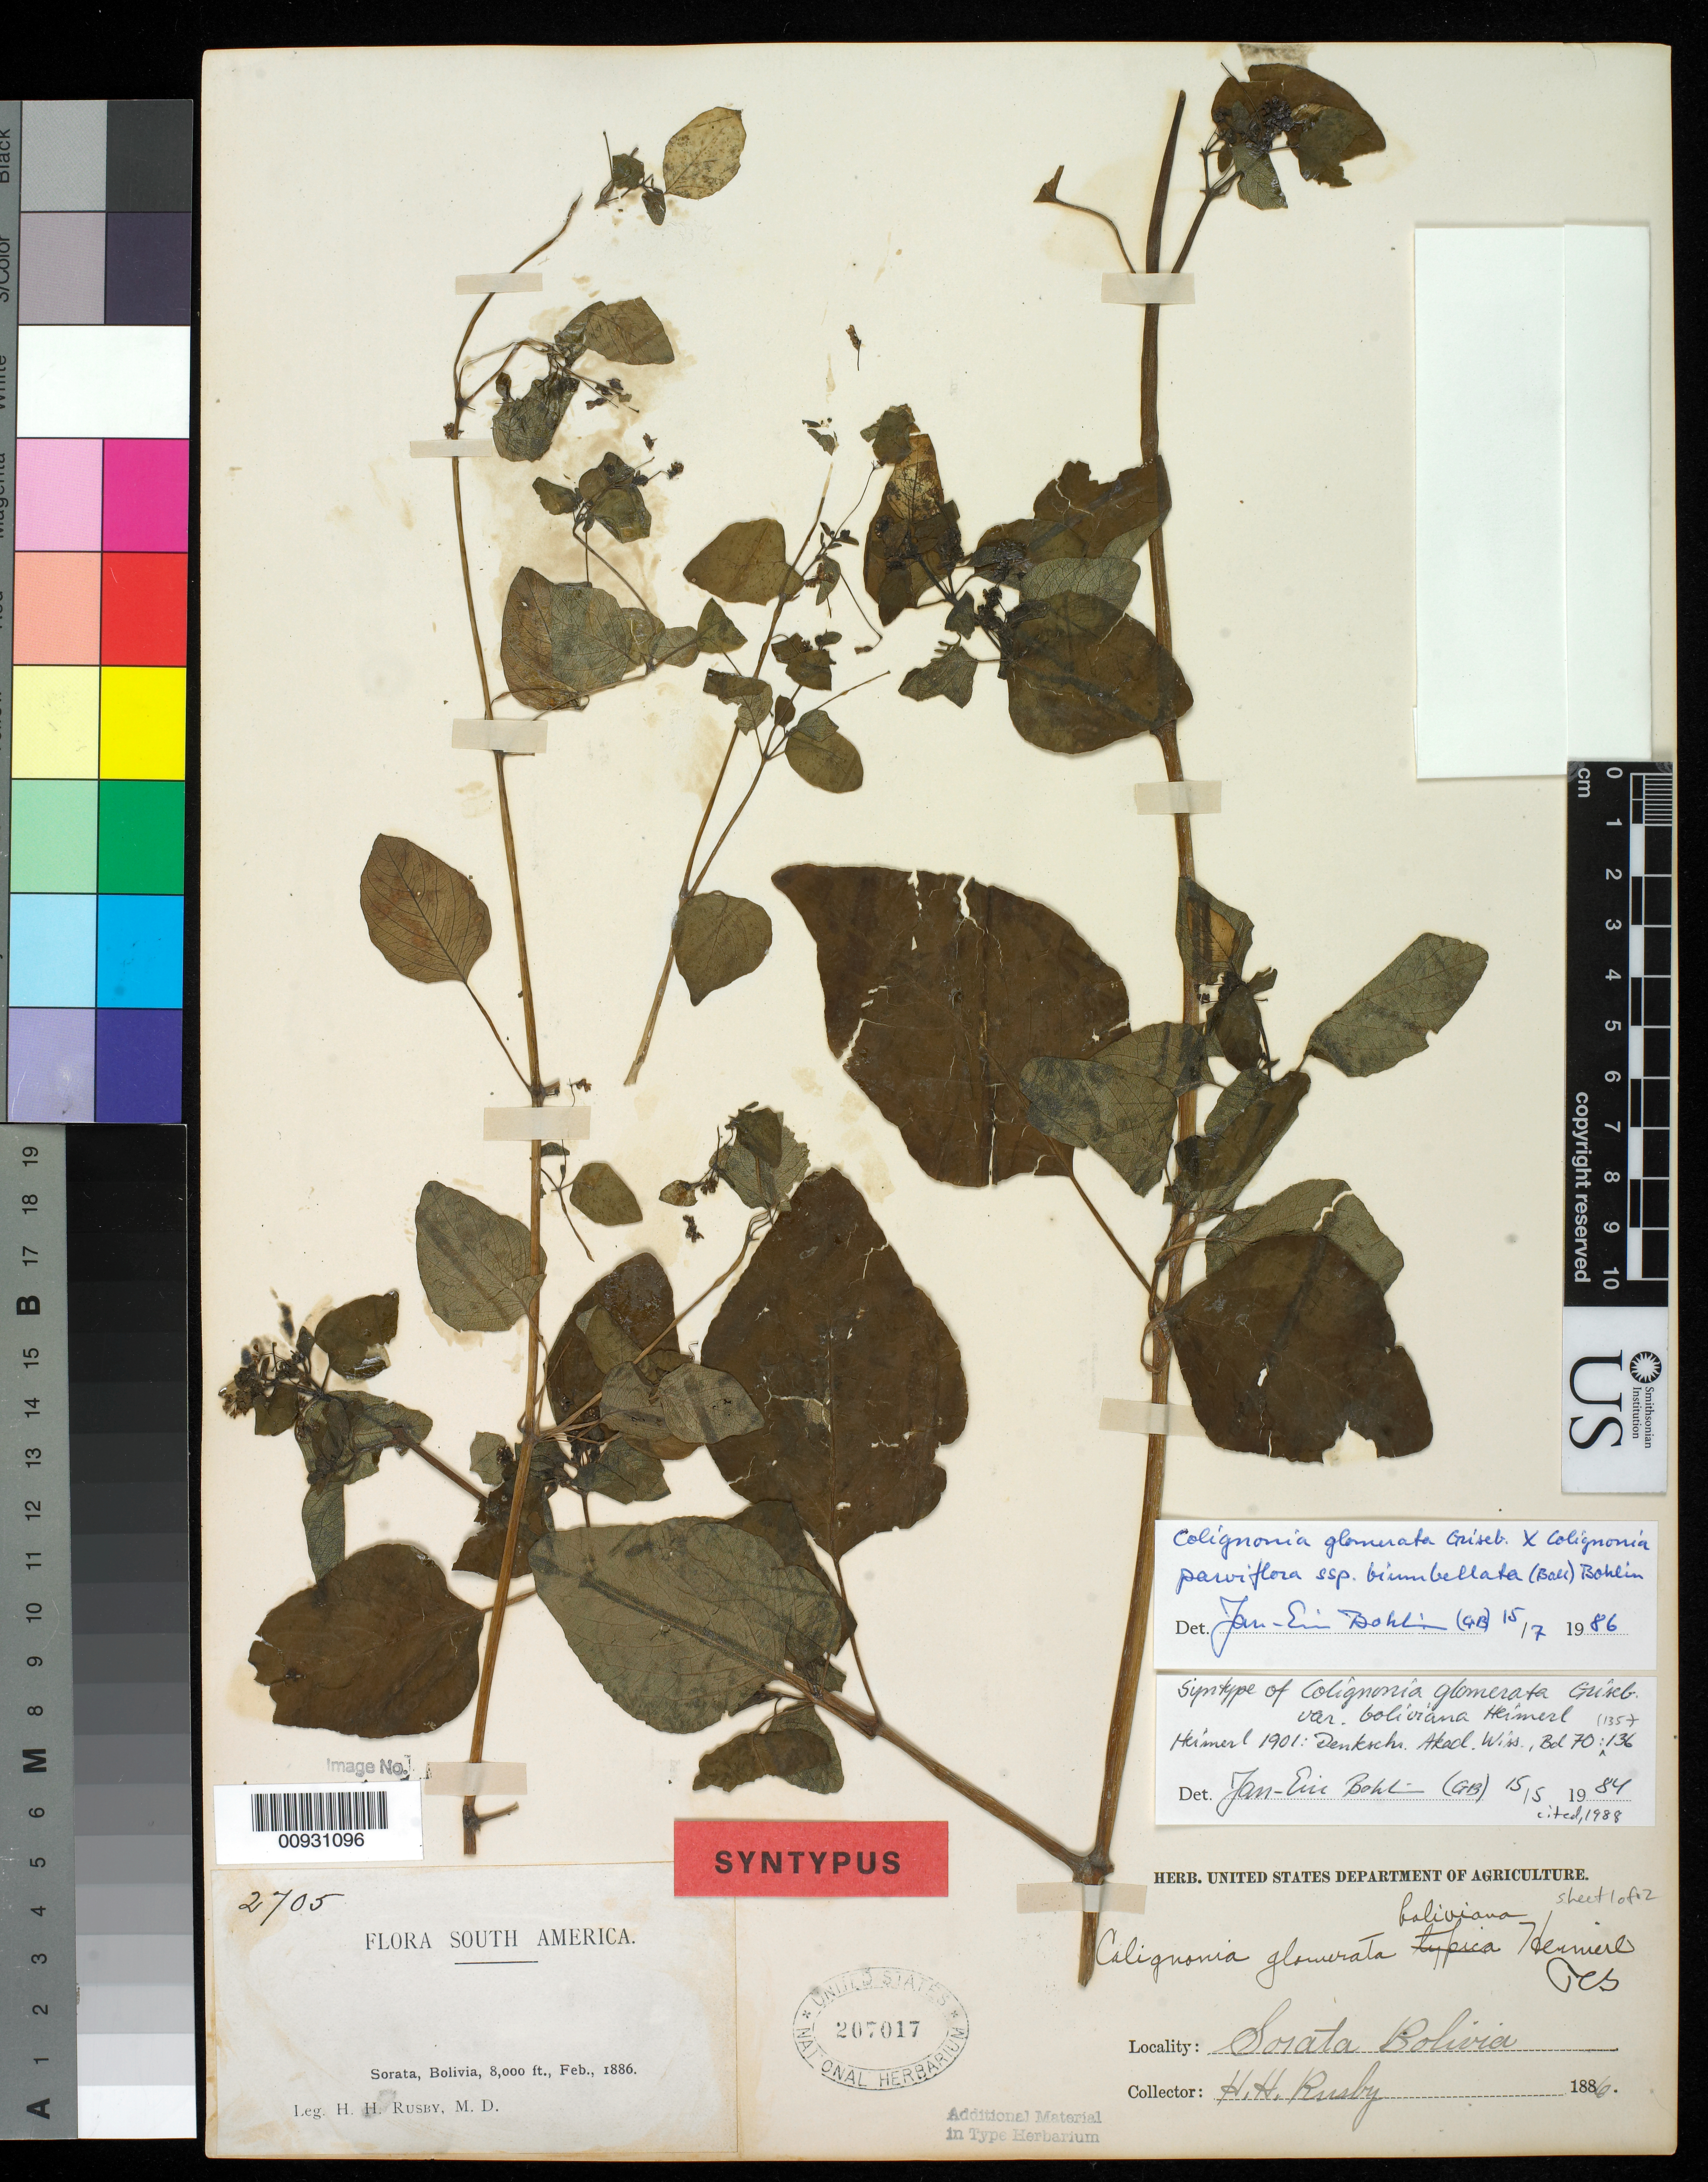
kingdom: Plantae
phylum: Tracheophyta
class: Magnoliopsida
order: Caryophyllales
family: Nyctaginaceae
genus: Colignonia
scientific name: Colignonia glomerata var. boliviana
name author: Heimerl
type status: Syntype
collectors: H. H. Rusby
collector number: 2705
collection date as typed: Feb., 1886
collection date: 1886-02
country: Bolivia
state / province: La Páz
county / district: Larecaja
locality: Sorata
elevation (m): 2438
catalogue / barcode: US 207017